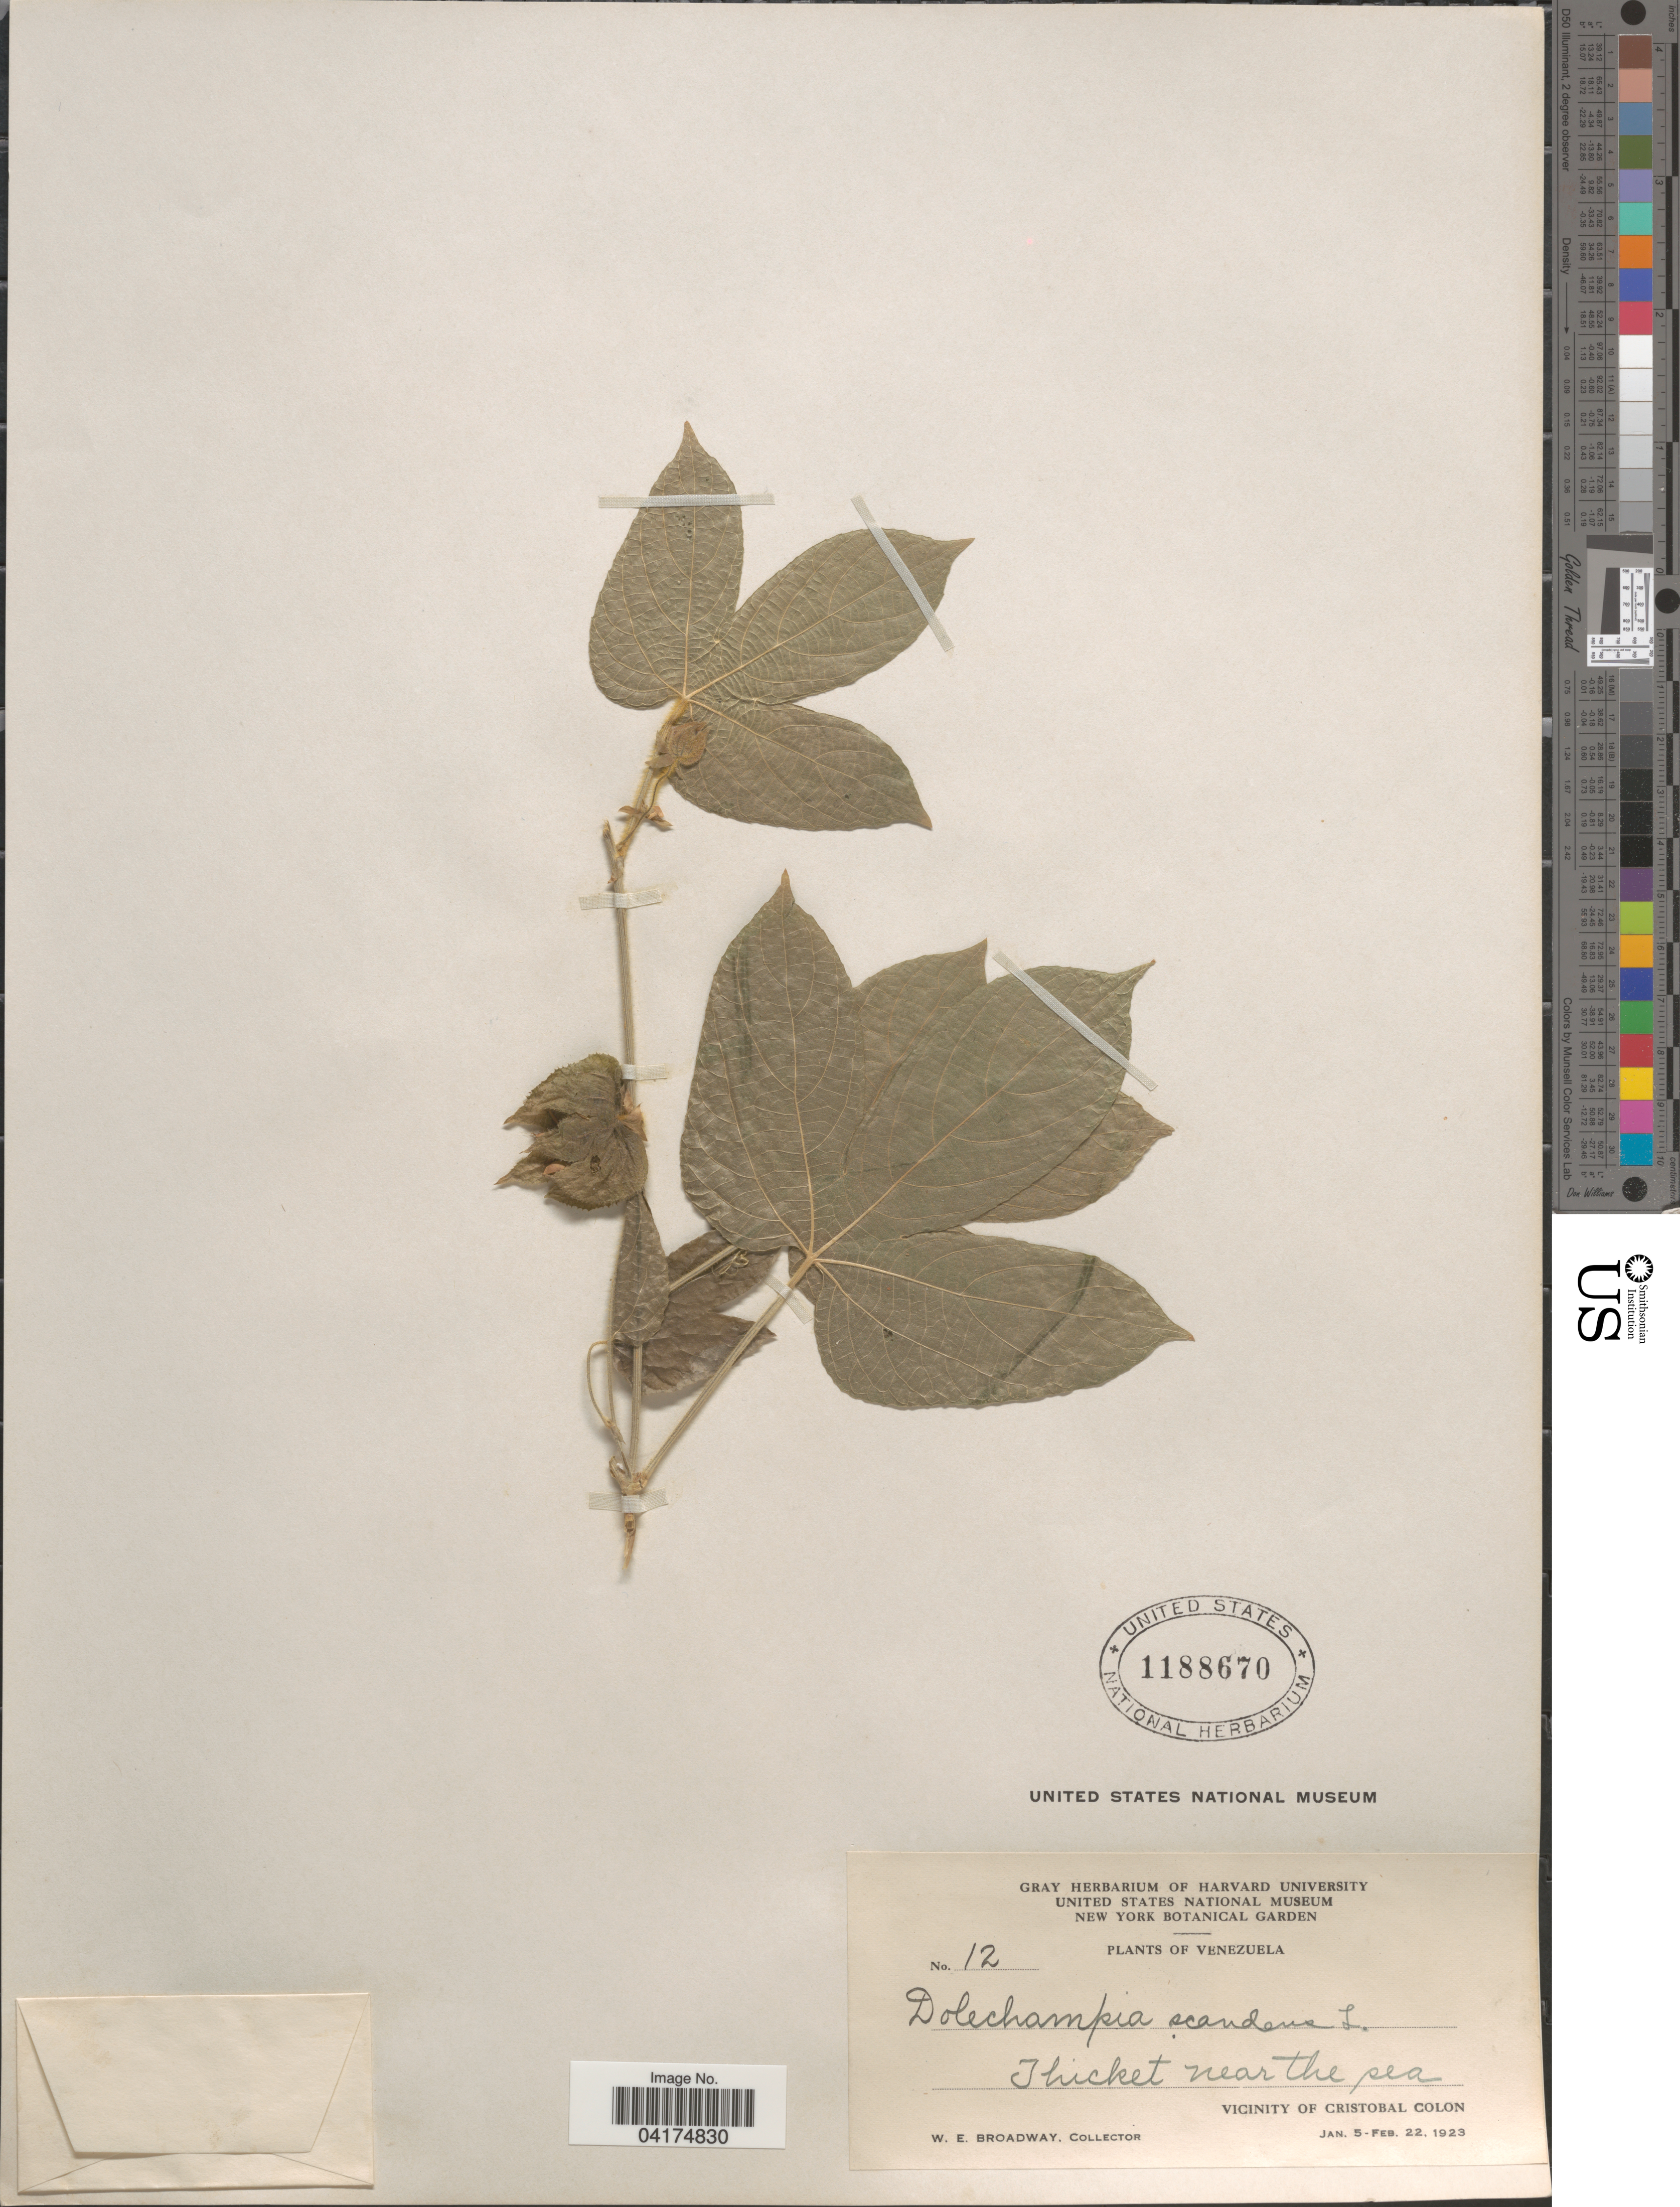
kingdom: Plantae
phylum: Tracheophyta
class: Magnoliopsida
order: Malpighiales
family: Euphorbiaceae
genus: Dalechampia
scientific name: Dalechampia scandens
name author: L.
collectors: W. E. Broadway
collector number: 12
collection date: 1923-01-05/1923-02-22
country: Venezuela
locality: Thicket near the sea. Vicinity of Cristobal Colon.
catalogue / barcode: US 1188670